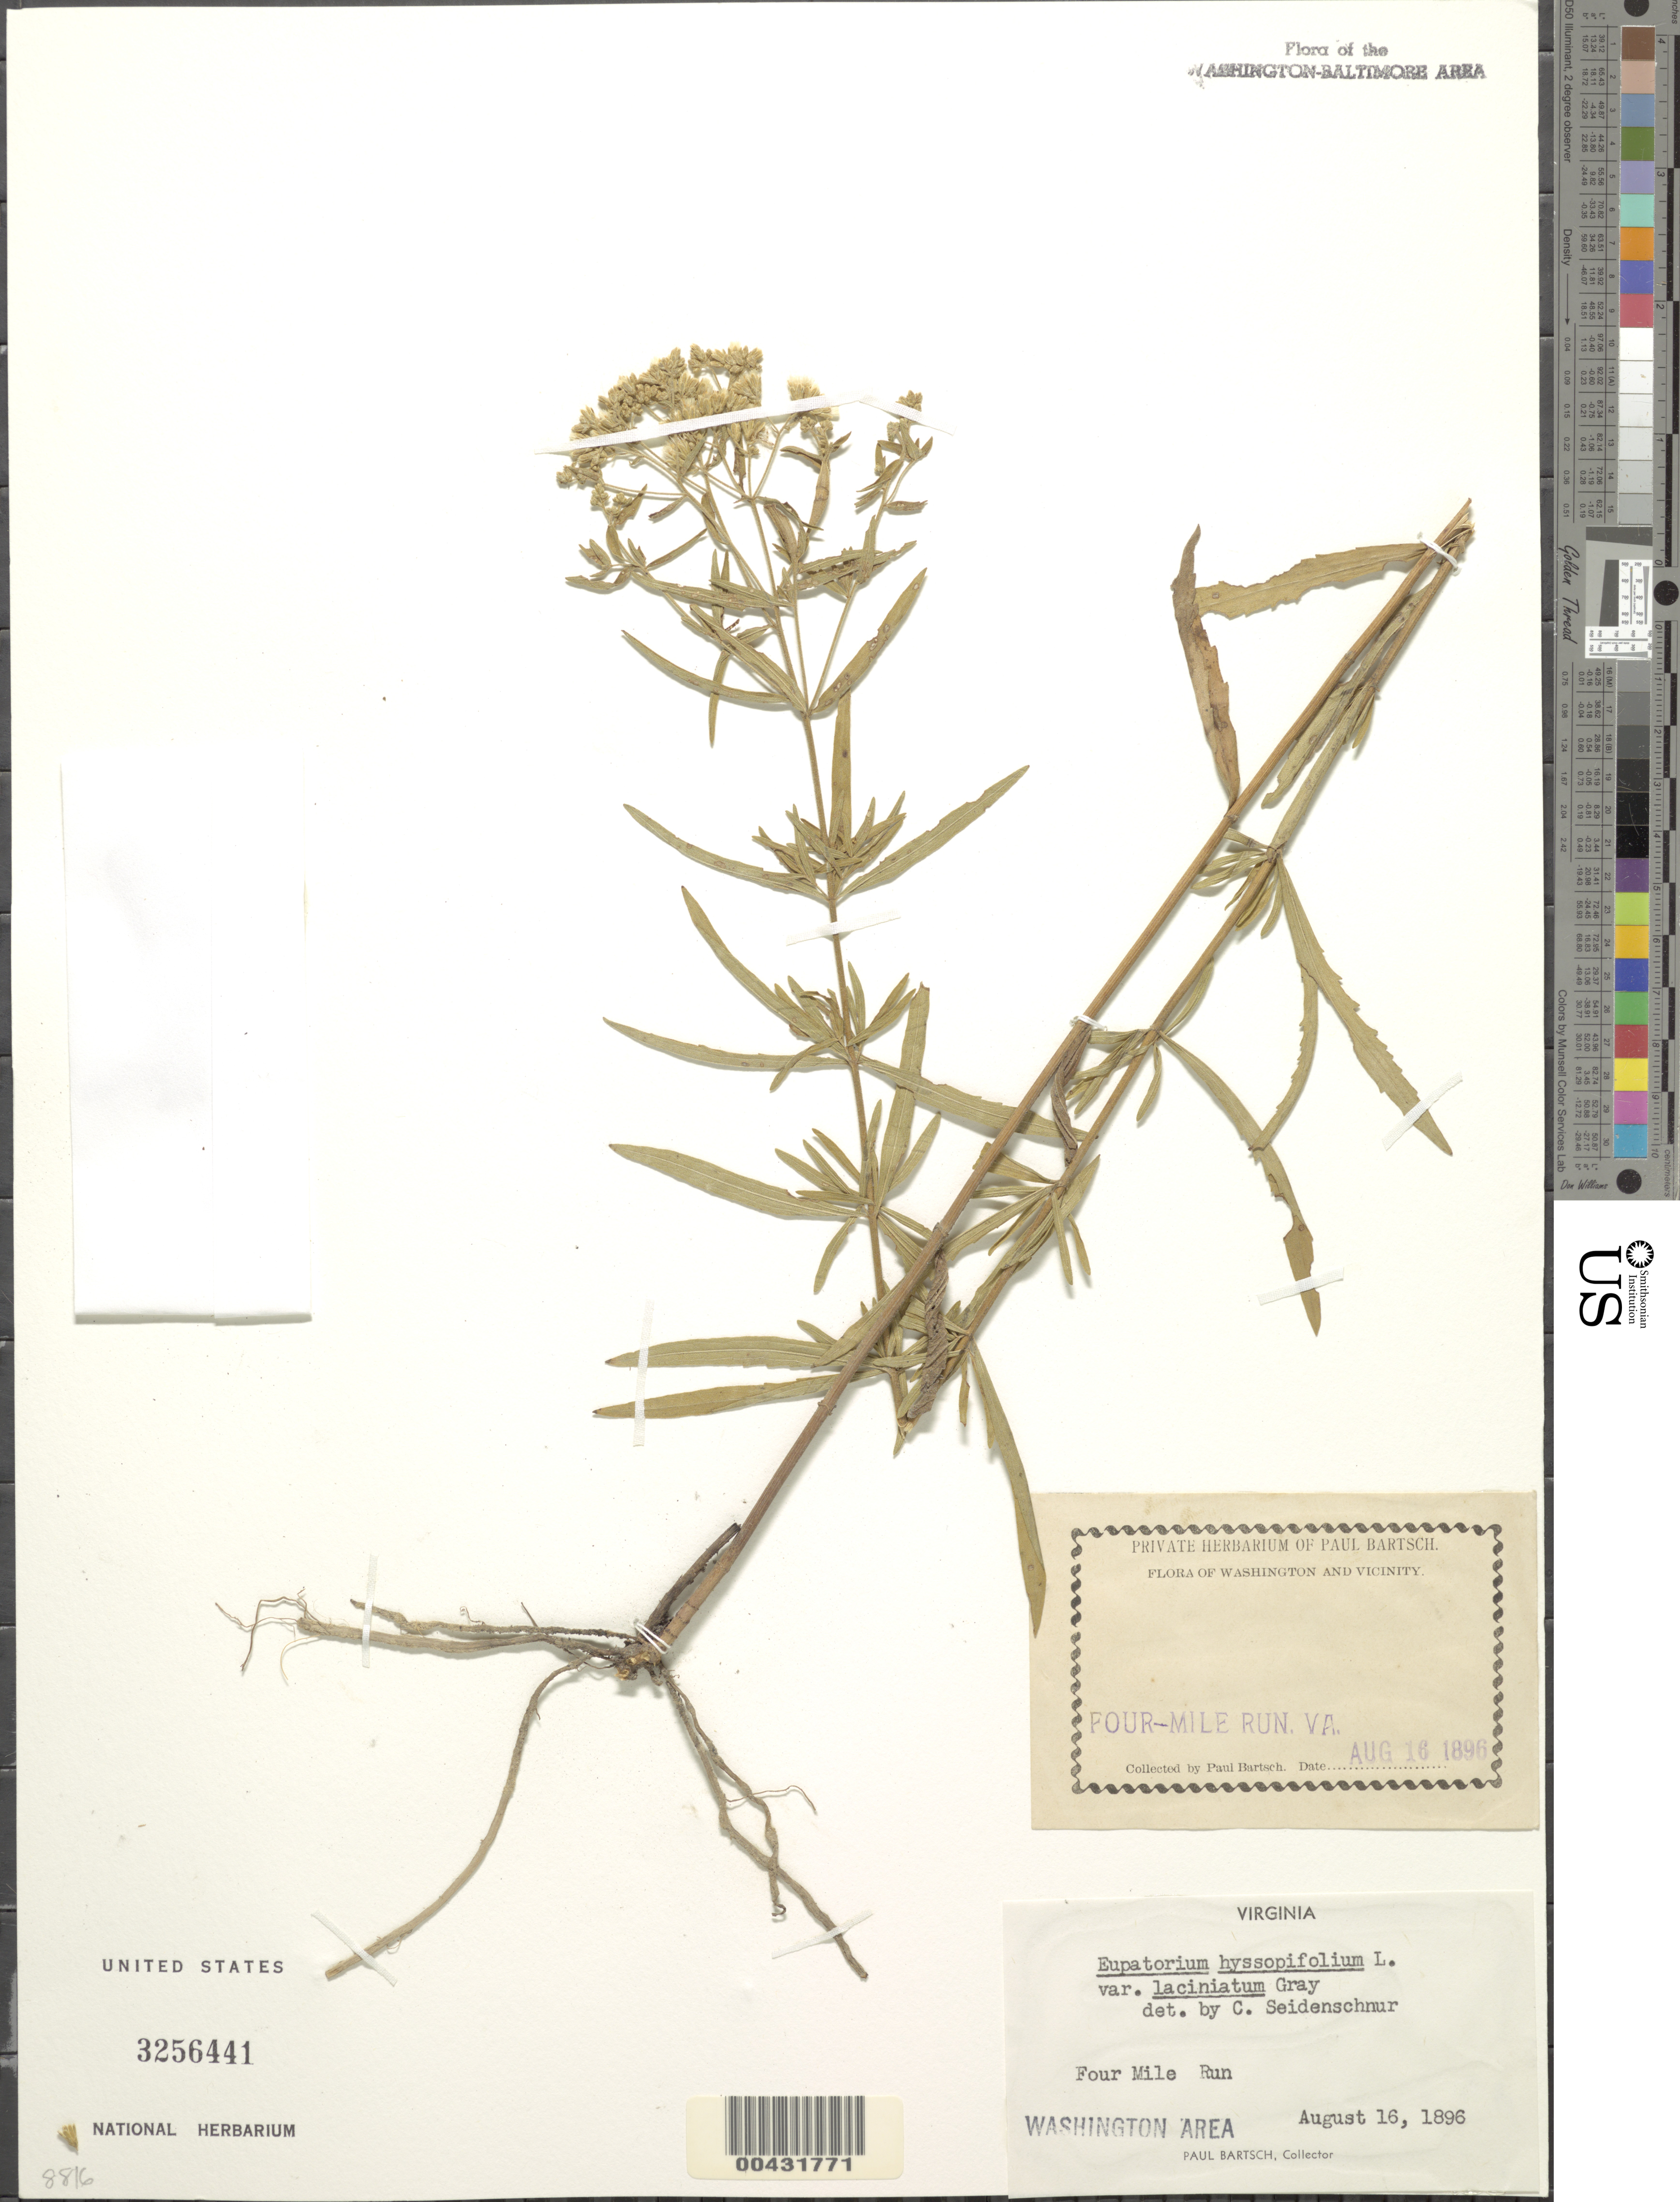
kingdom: Plantae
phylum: Tracheophyta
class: Magnoliopsida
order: Asterales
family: Asteraceae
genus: Eupatorium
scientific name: Eupatorium hyssopifolium var. laciniatum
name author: A. Gray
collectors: P. Bartsch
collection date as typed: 16 Aug 1896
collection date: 1896-08-16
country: United States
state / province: Virginia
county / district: Arlington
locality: Four Mile Run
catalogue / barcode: US 3256441